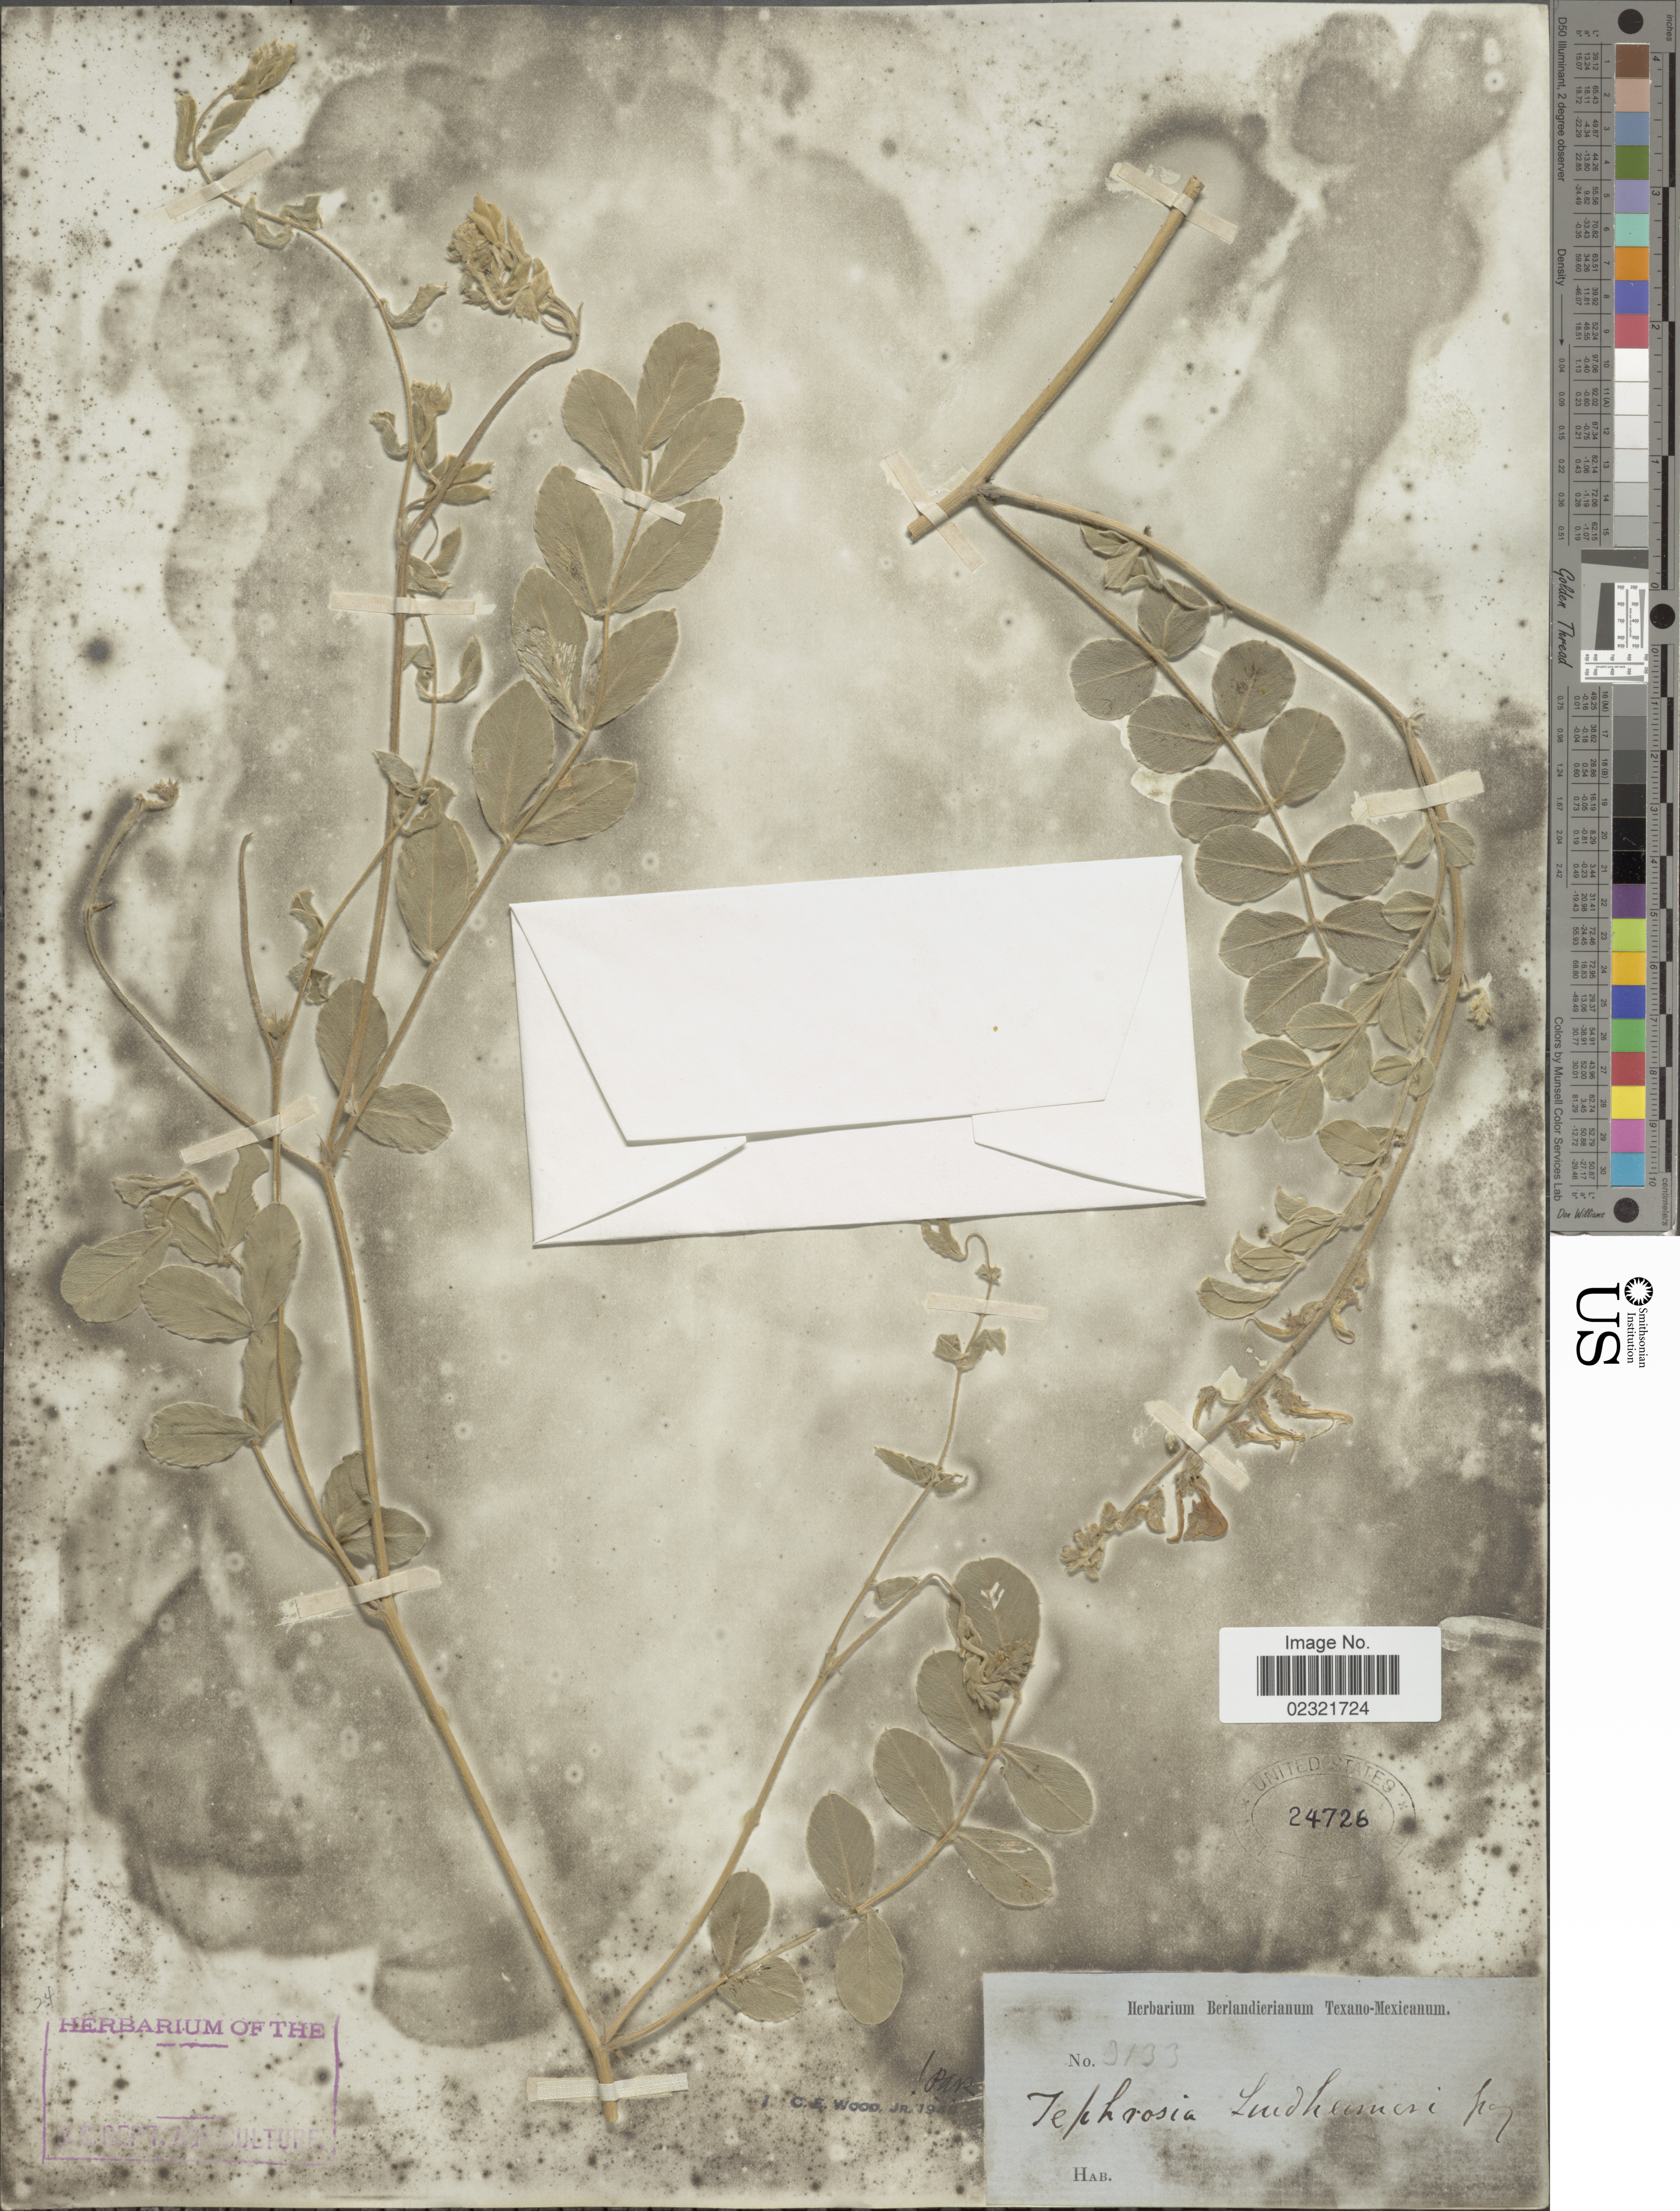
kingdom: Plantae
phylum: Tracheophyta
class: Magnoliopsida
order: Fabales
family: Fabaceae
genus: Tephrosia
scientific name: Tephrosia lindheimeri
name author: A. Gray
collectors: ex Herb. Berlandierianum Texano-Mexicanum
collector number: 3133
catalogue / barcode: US 24726